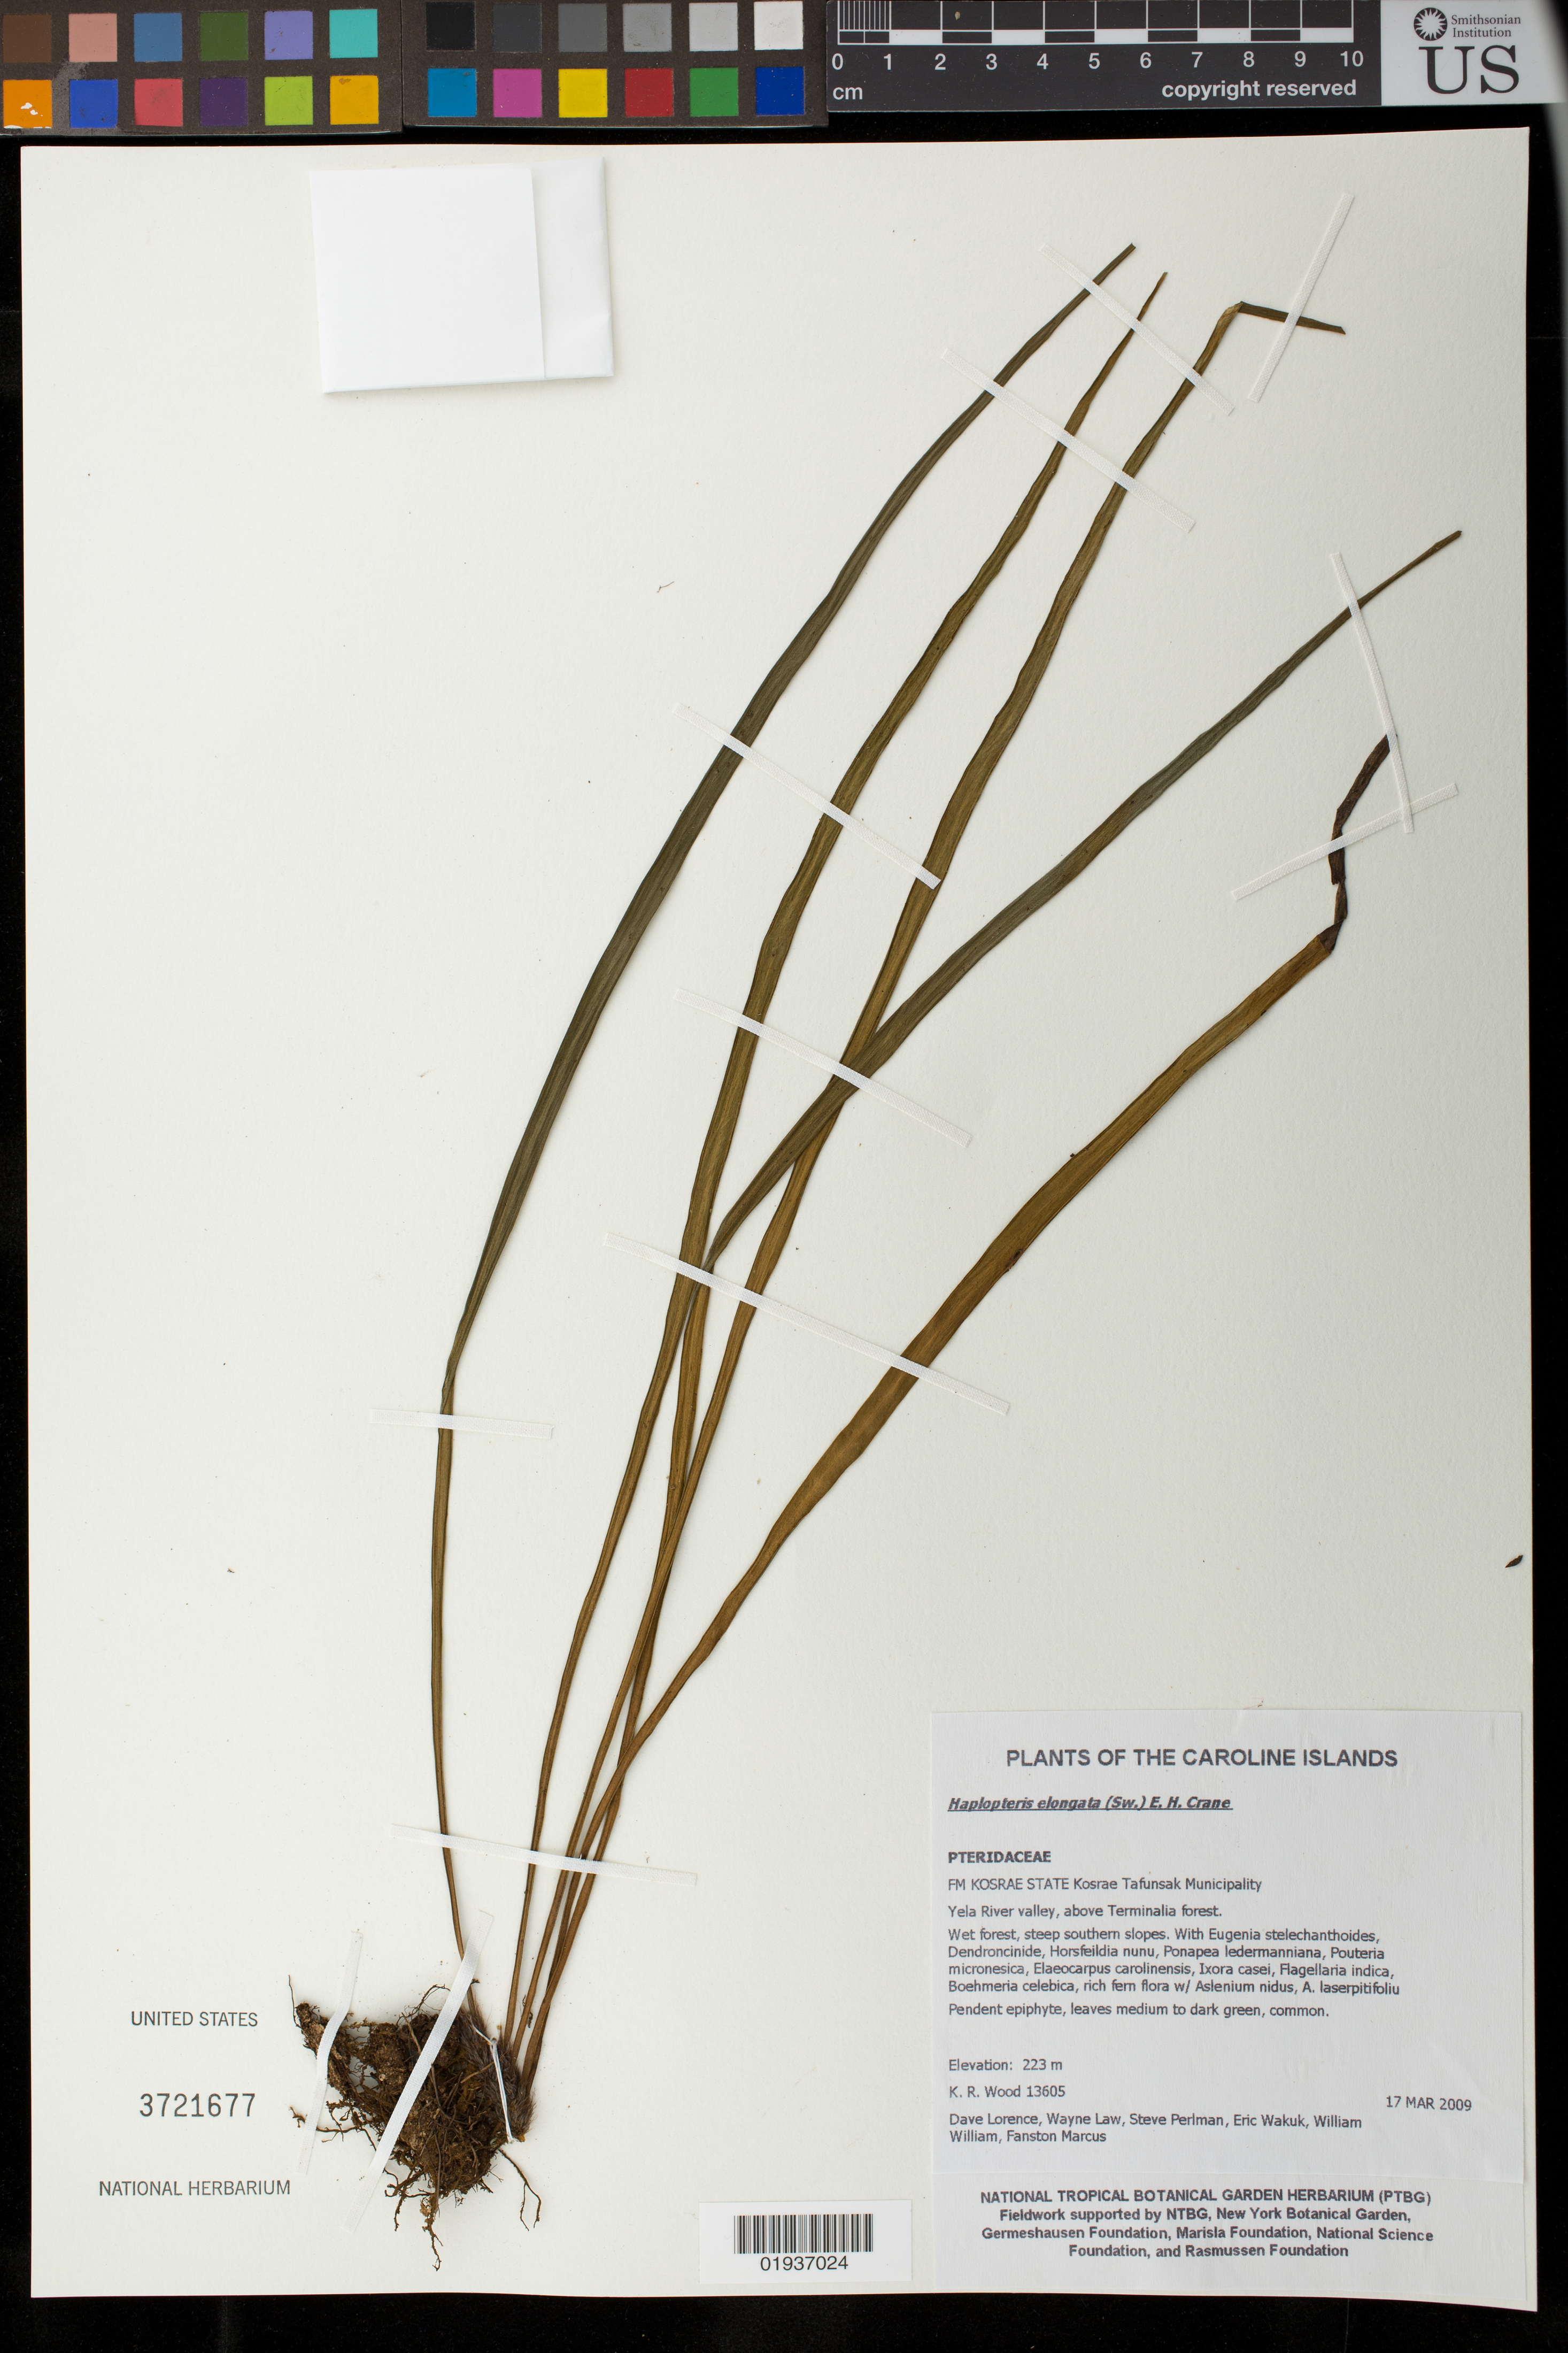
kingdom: Plantae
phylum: Tracheophyta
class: Polypodiopsida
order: Polypodiales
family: Pteridaceae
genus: Haplopteris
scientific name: Haplopteris elongata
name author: (Sw.) Crane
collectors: K. R. Wood, D. Lorence, W. Law, S. Perlman & et al.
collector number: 13605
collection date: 2009-03-17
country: Micronesia, Federated States of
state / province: Kosrae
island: Kosrae [Kusaie]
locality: The Caroline Islands. FM Kosrae State. Tafunsak Municipality. Yela River valley, above Terminalia forest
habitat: Wet forest, steep southern slopes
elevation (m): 223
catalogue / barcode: US 3721677